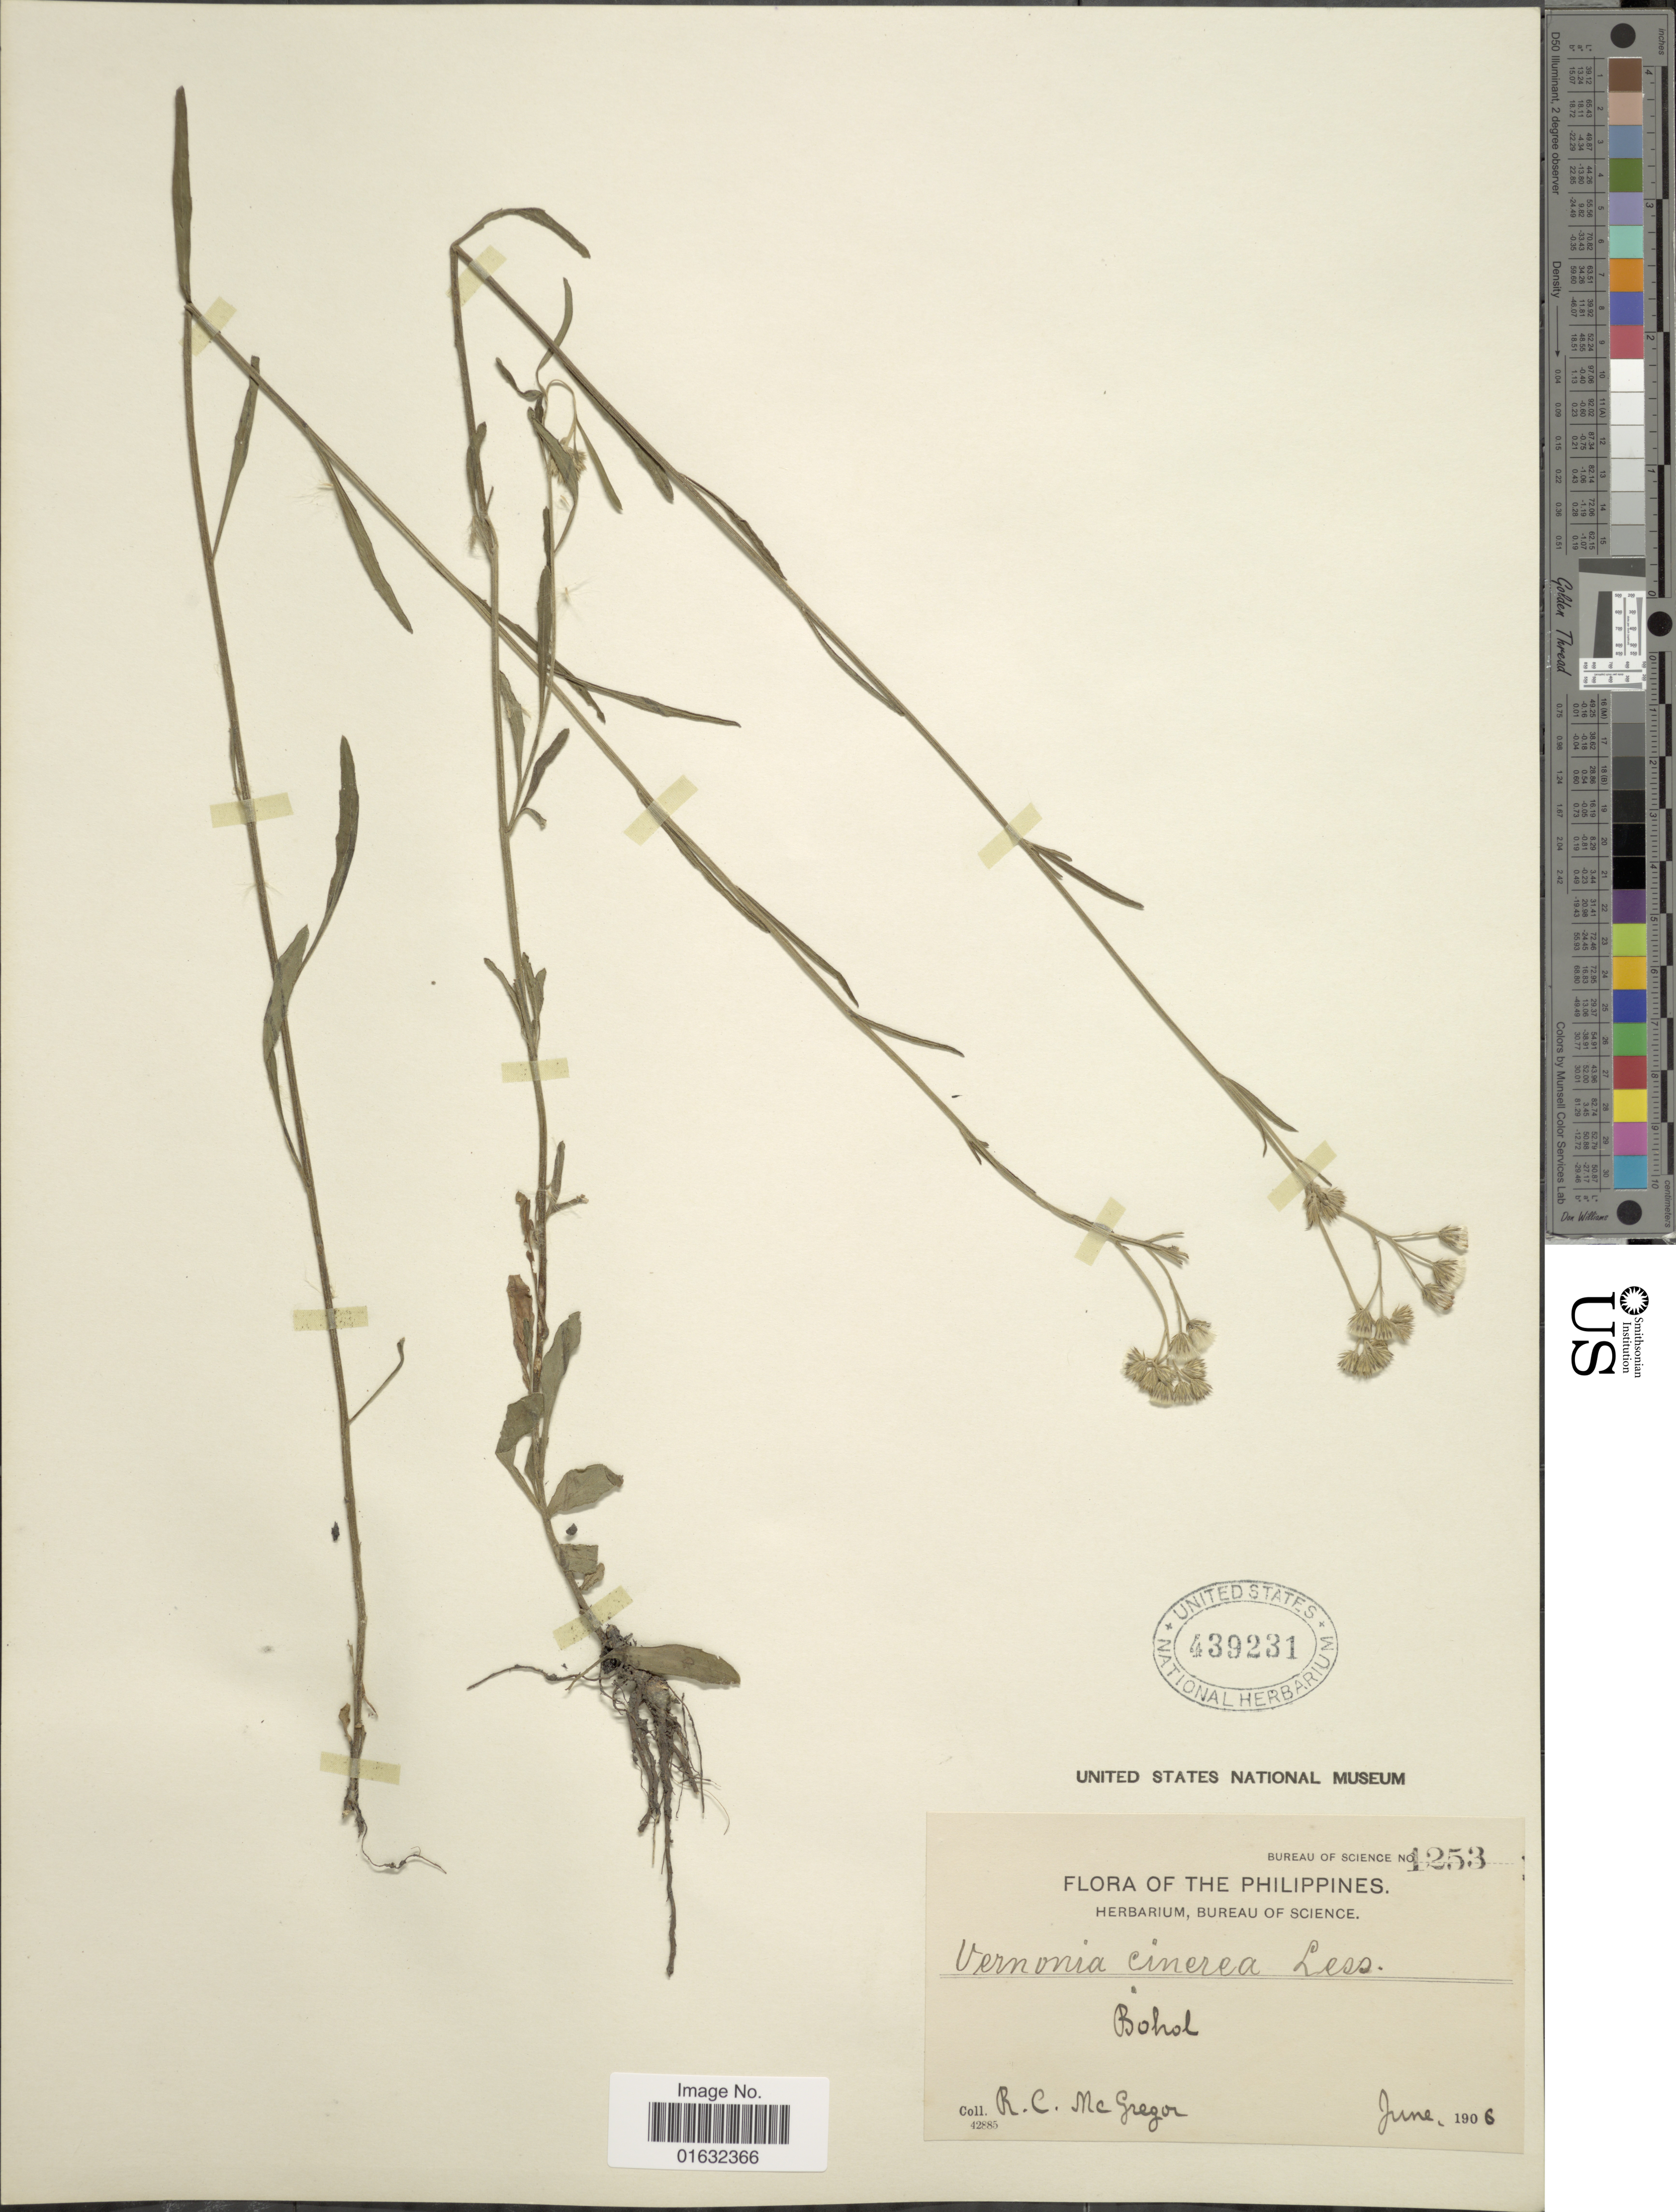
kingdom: Plantae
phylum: Tracheophyta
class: Magnoliopsida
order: Asterales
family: Asteraceae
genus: Cyanthillium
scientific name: Cyanthillium cinereum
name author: (L.) H. Rob.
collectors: R. C. McGregor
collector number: Bureau of Science 1253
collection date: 1906-06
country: Philippines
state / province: Central Visayas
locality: Bohol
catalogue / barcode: US 439231